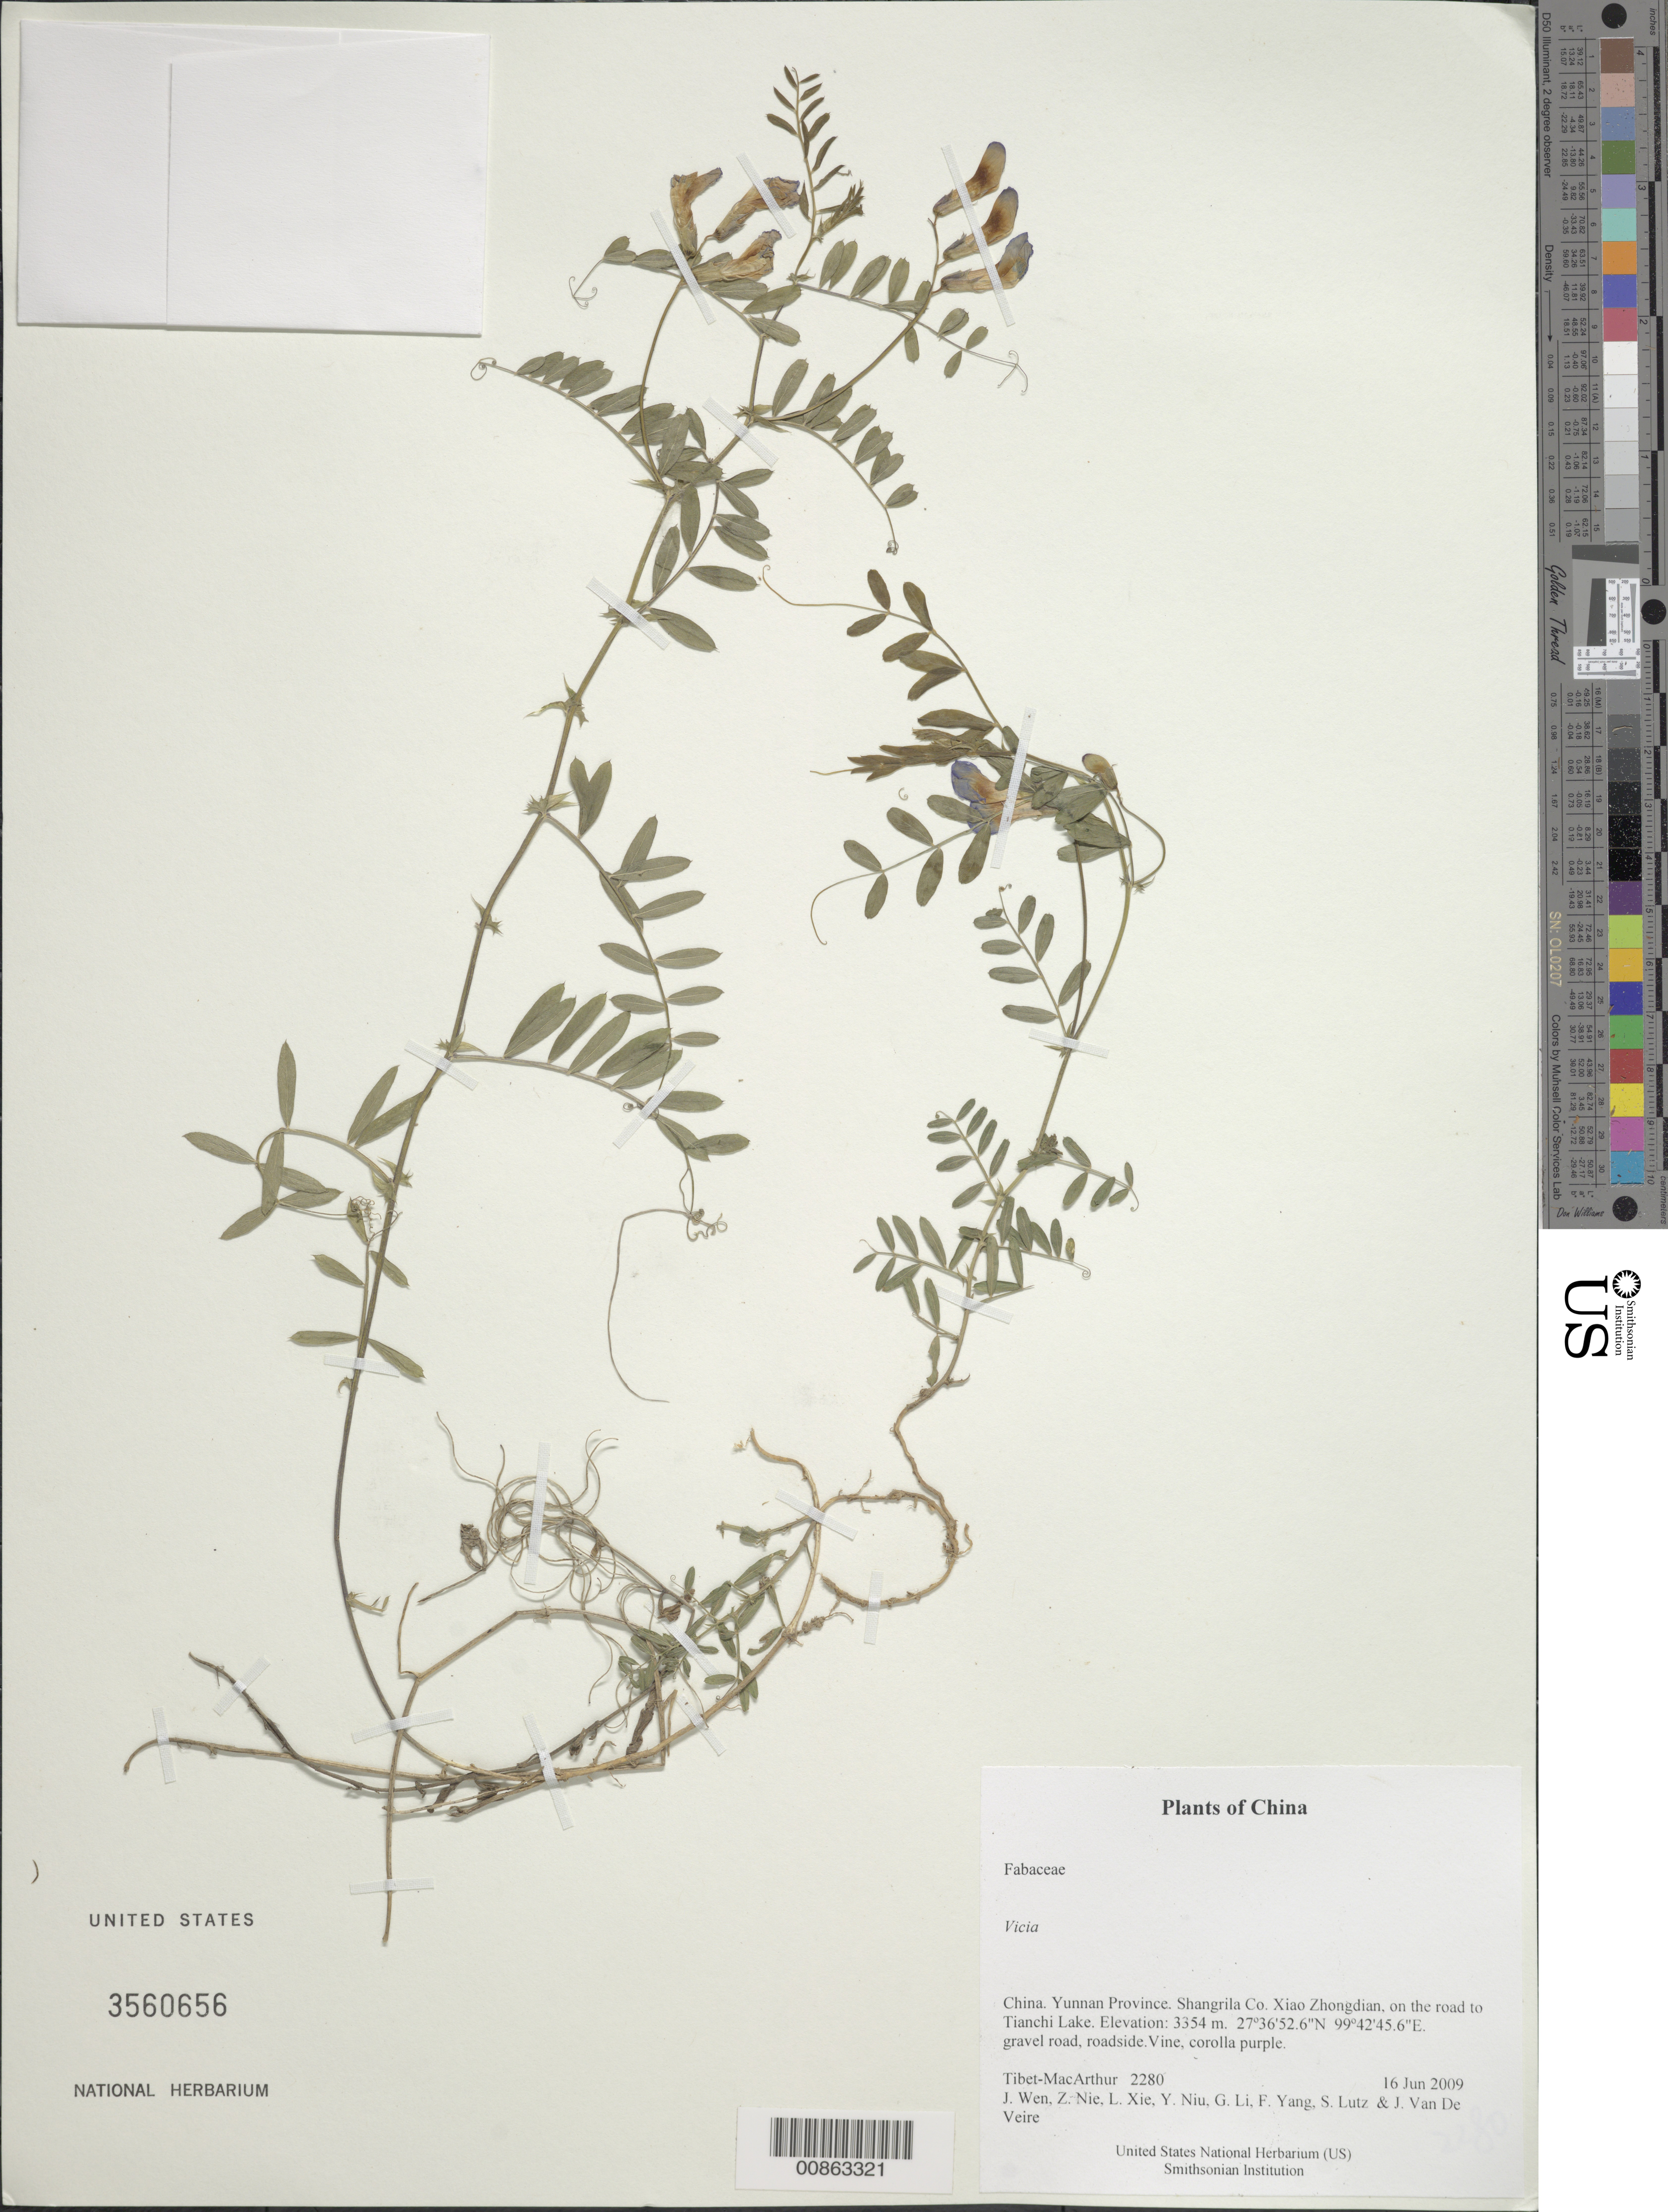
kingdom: Plantae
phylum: Tracheophyta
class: Magnoliopsida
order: Fabales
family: Fabaceae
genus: Vicia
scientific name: Vicia sp.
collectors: Tibet-MacArthur, J. Wen, Z. Nie, L. Xie & et al.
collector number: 2280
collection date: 2009-06-16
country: China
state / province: Yunnan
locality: Shangrila Co. Xiao Zhongdian, on the road to Tianchi Lake, gravel road, roadside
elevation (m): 3354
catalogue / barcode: US 3560656